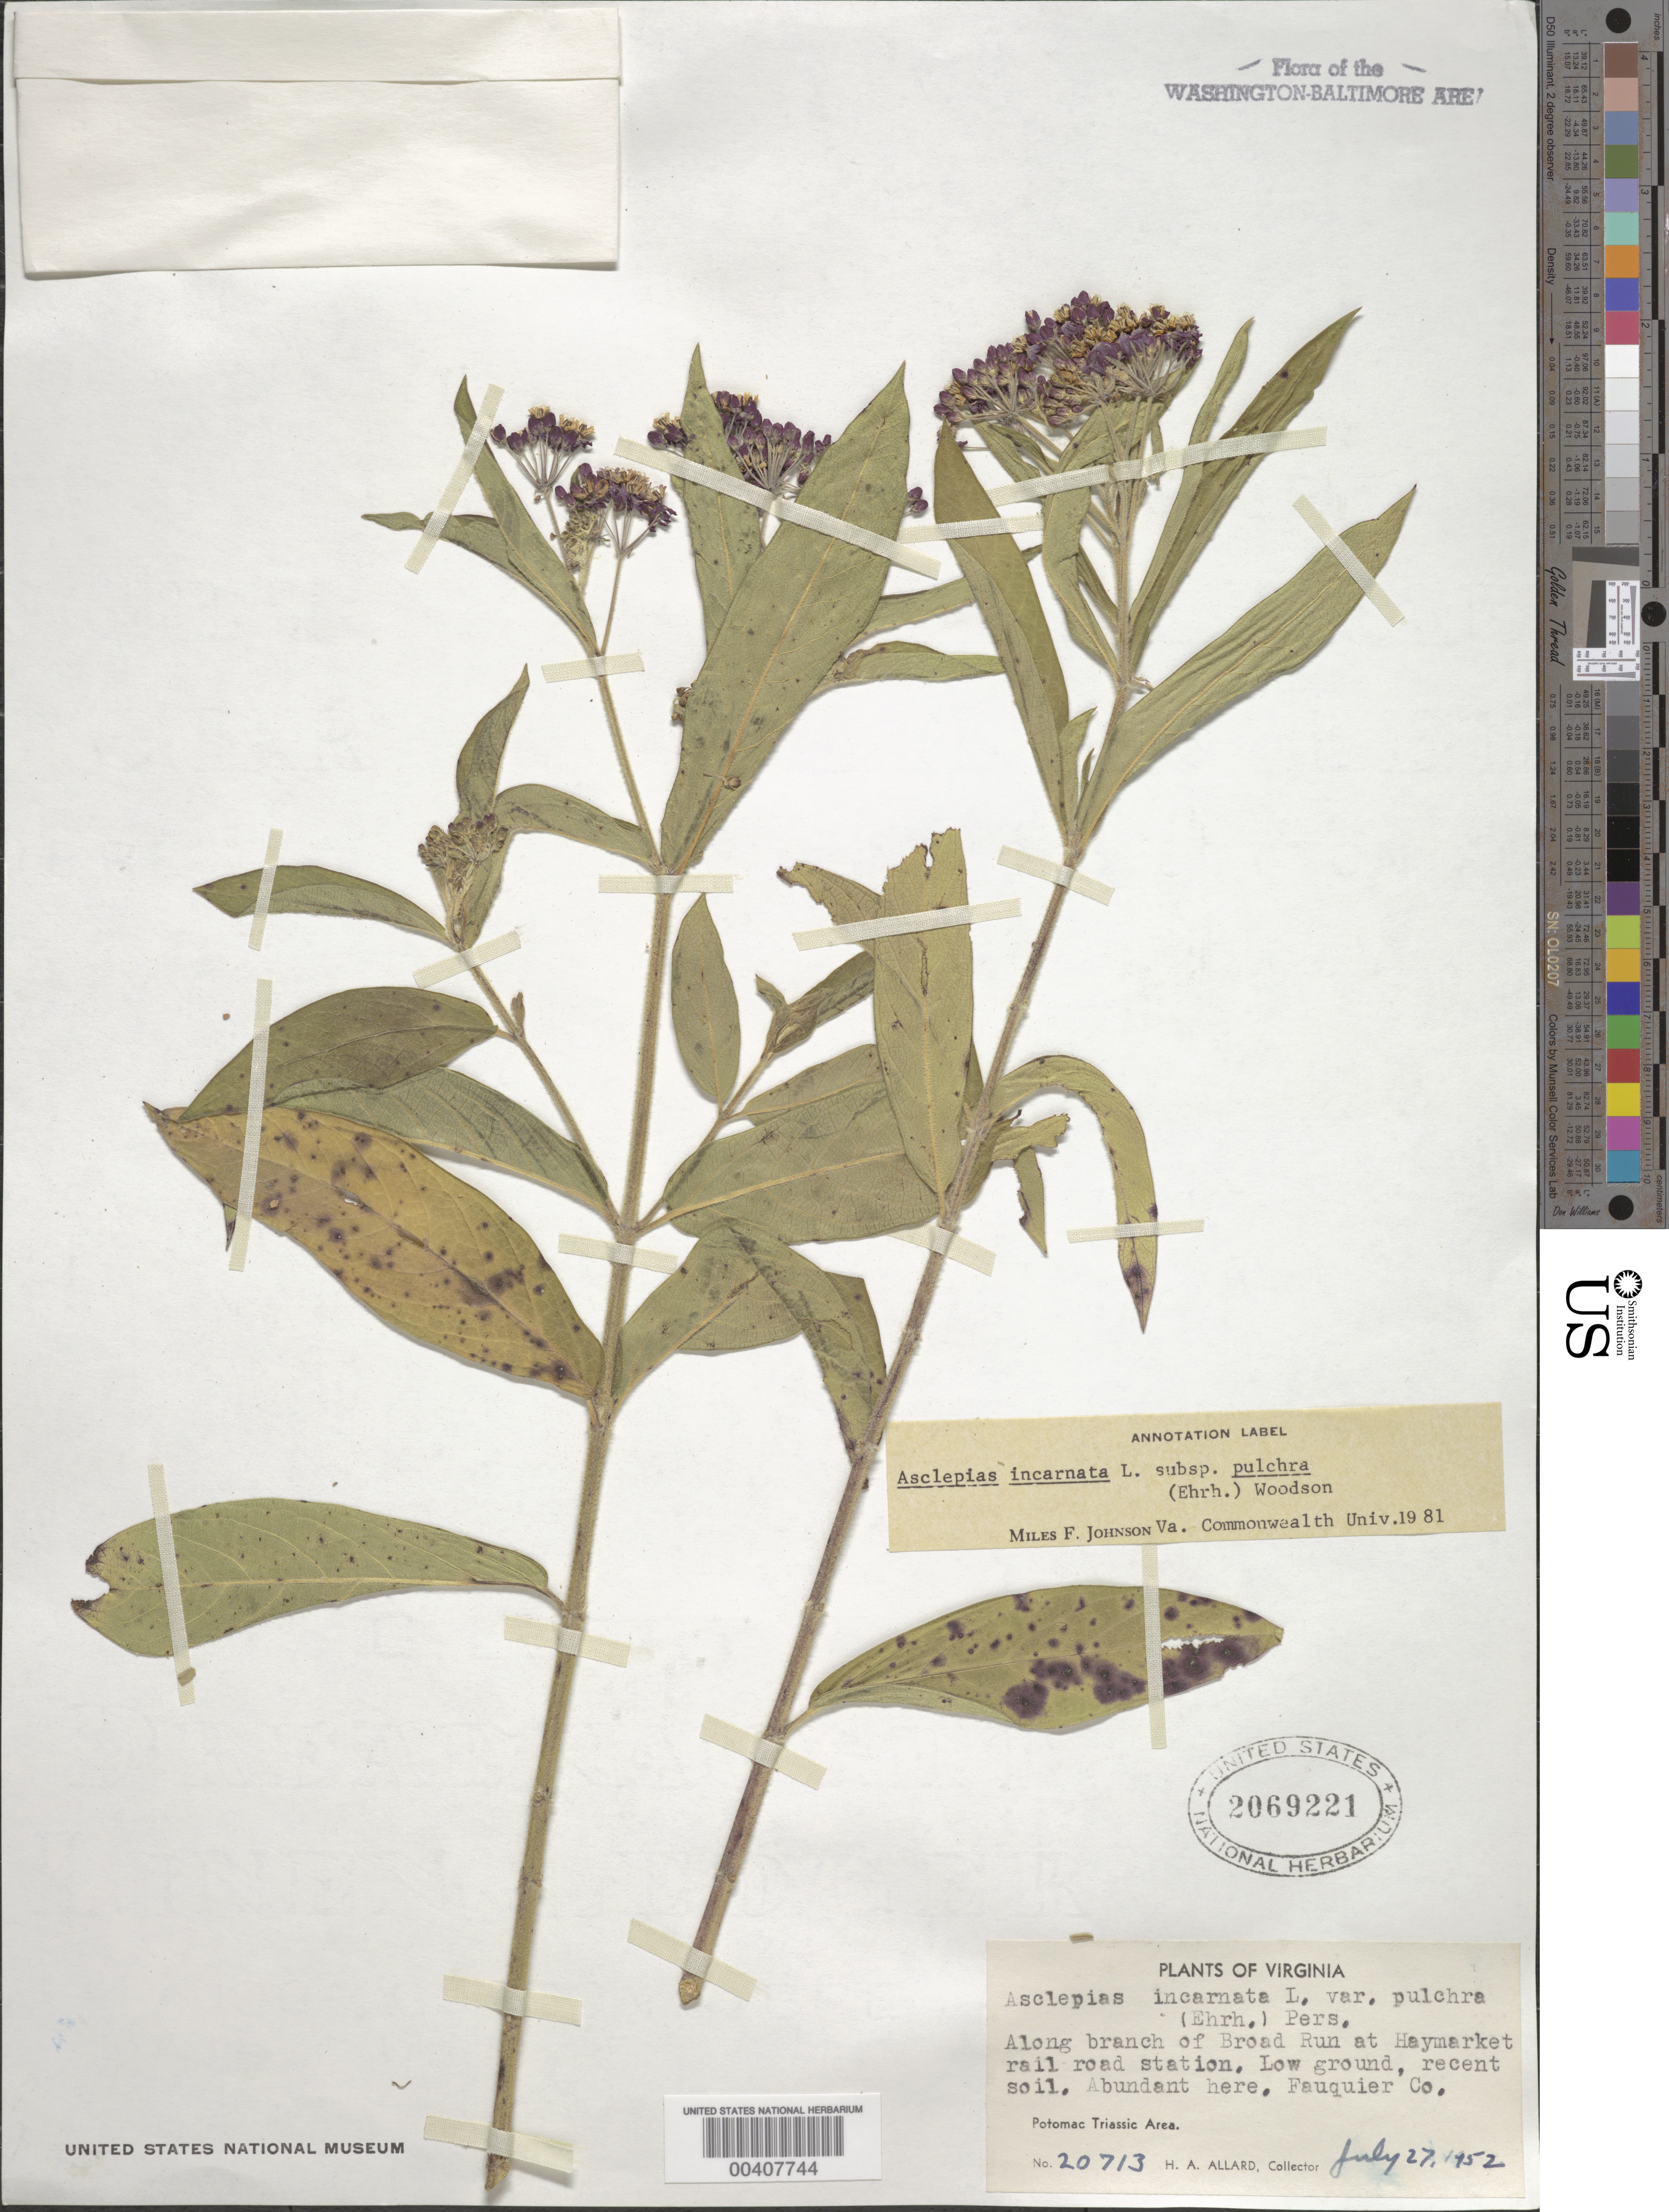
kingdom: Plantae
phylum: Tracheophyta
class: Magnoliopsida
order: Gentianales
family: Apocynaceae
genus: Asclepias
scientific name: Asclepias incarnata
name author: L.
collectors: H. A. Allard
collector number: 20713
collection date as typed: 27 Jul 1952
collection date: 1952-07-27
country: United States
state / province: Virginia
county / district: Fauquier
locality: Broad Run at Haymarket Station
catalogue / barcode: US 2069221